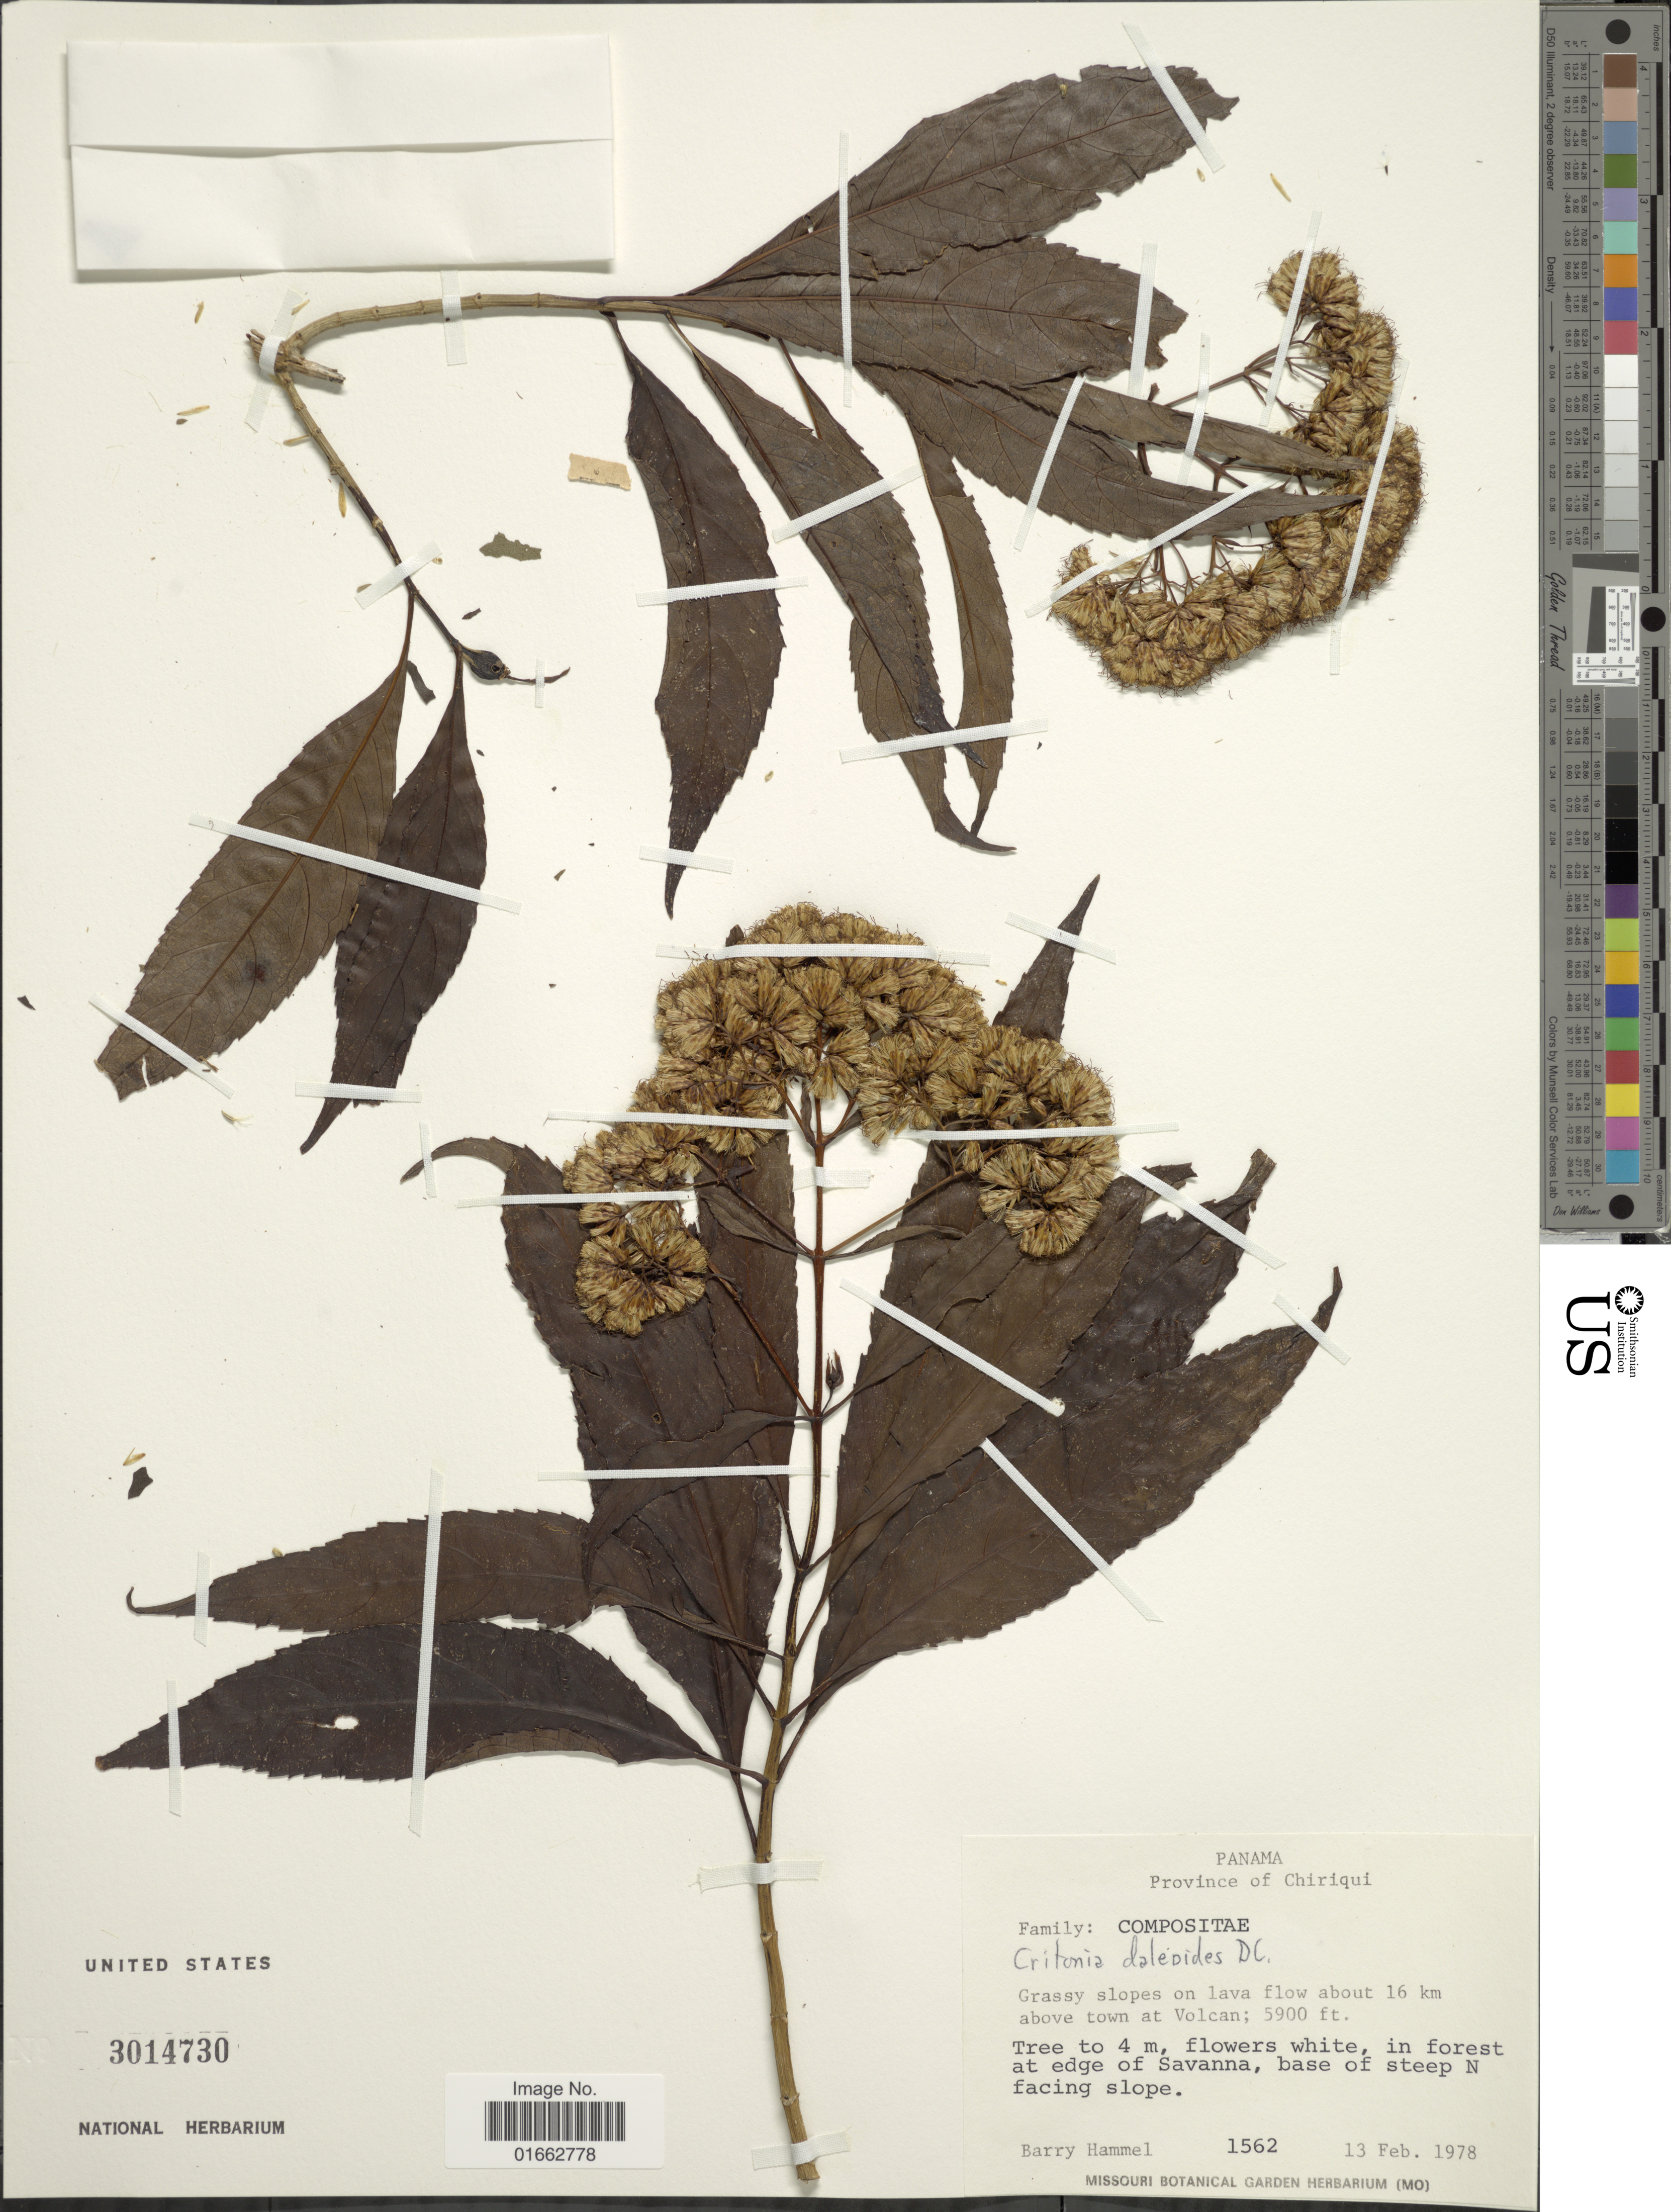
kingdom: Plantae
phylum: Tracheophyta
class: Magnoliopsida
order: Asterales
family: Asteraceae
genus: Critonia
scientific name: Critonia daleoides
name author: DC.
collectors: B. Hammel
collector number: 1562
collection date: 1978-02-13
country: Panama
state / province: Chiriqui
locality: Grassy slopes on lava flow about 16 km above town at Volcan, in forest at edge of Savanna, base of steep N facing slope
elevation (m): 1798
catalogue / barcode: US 3014730